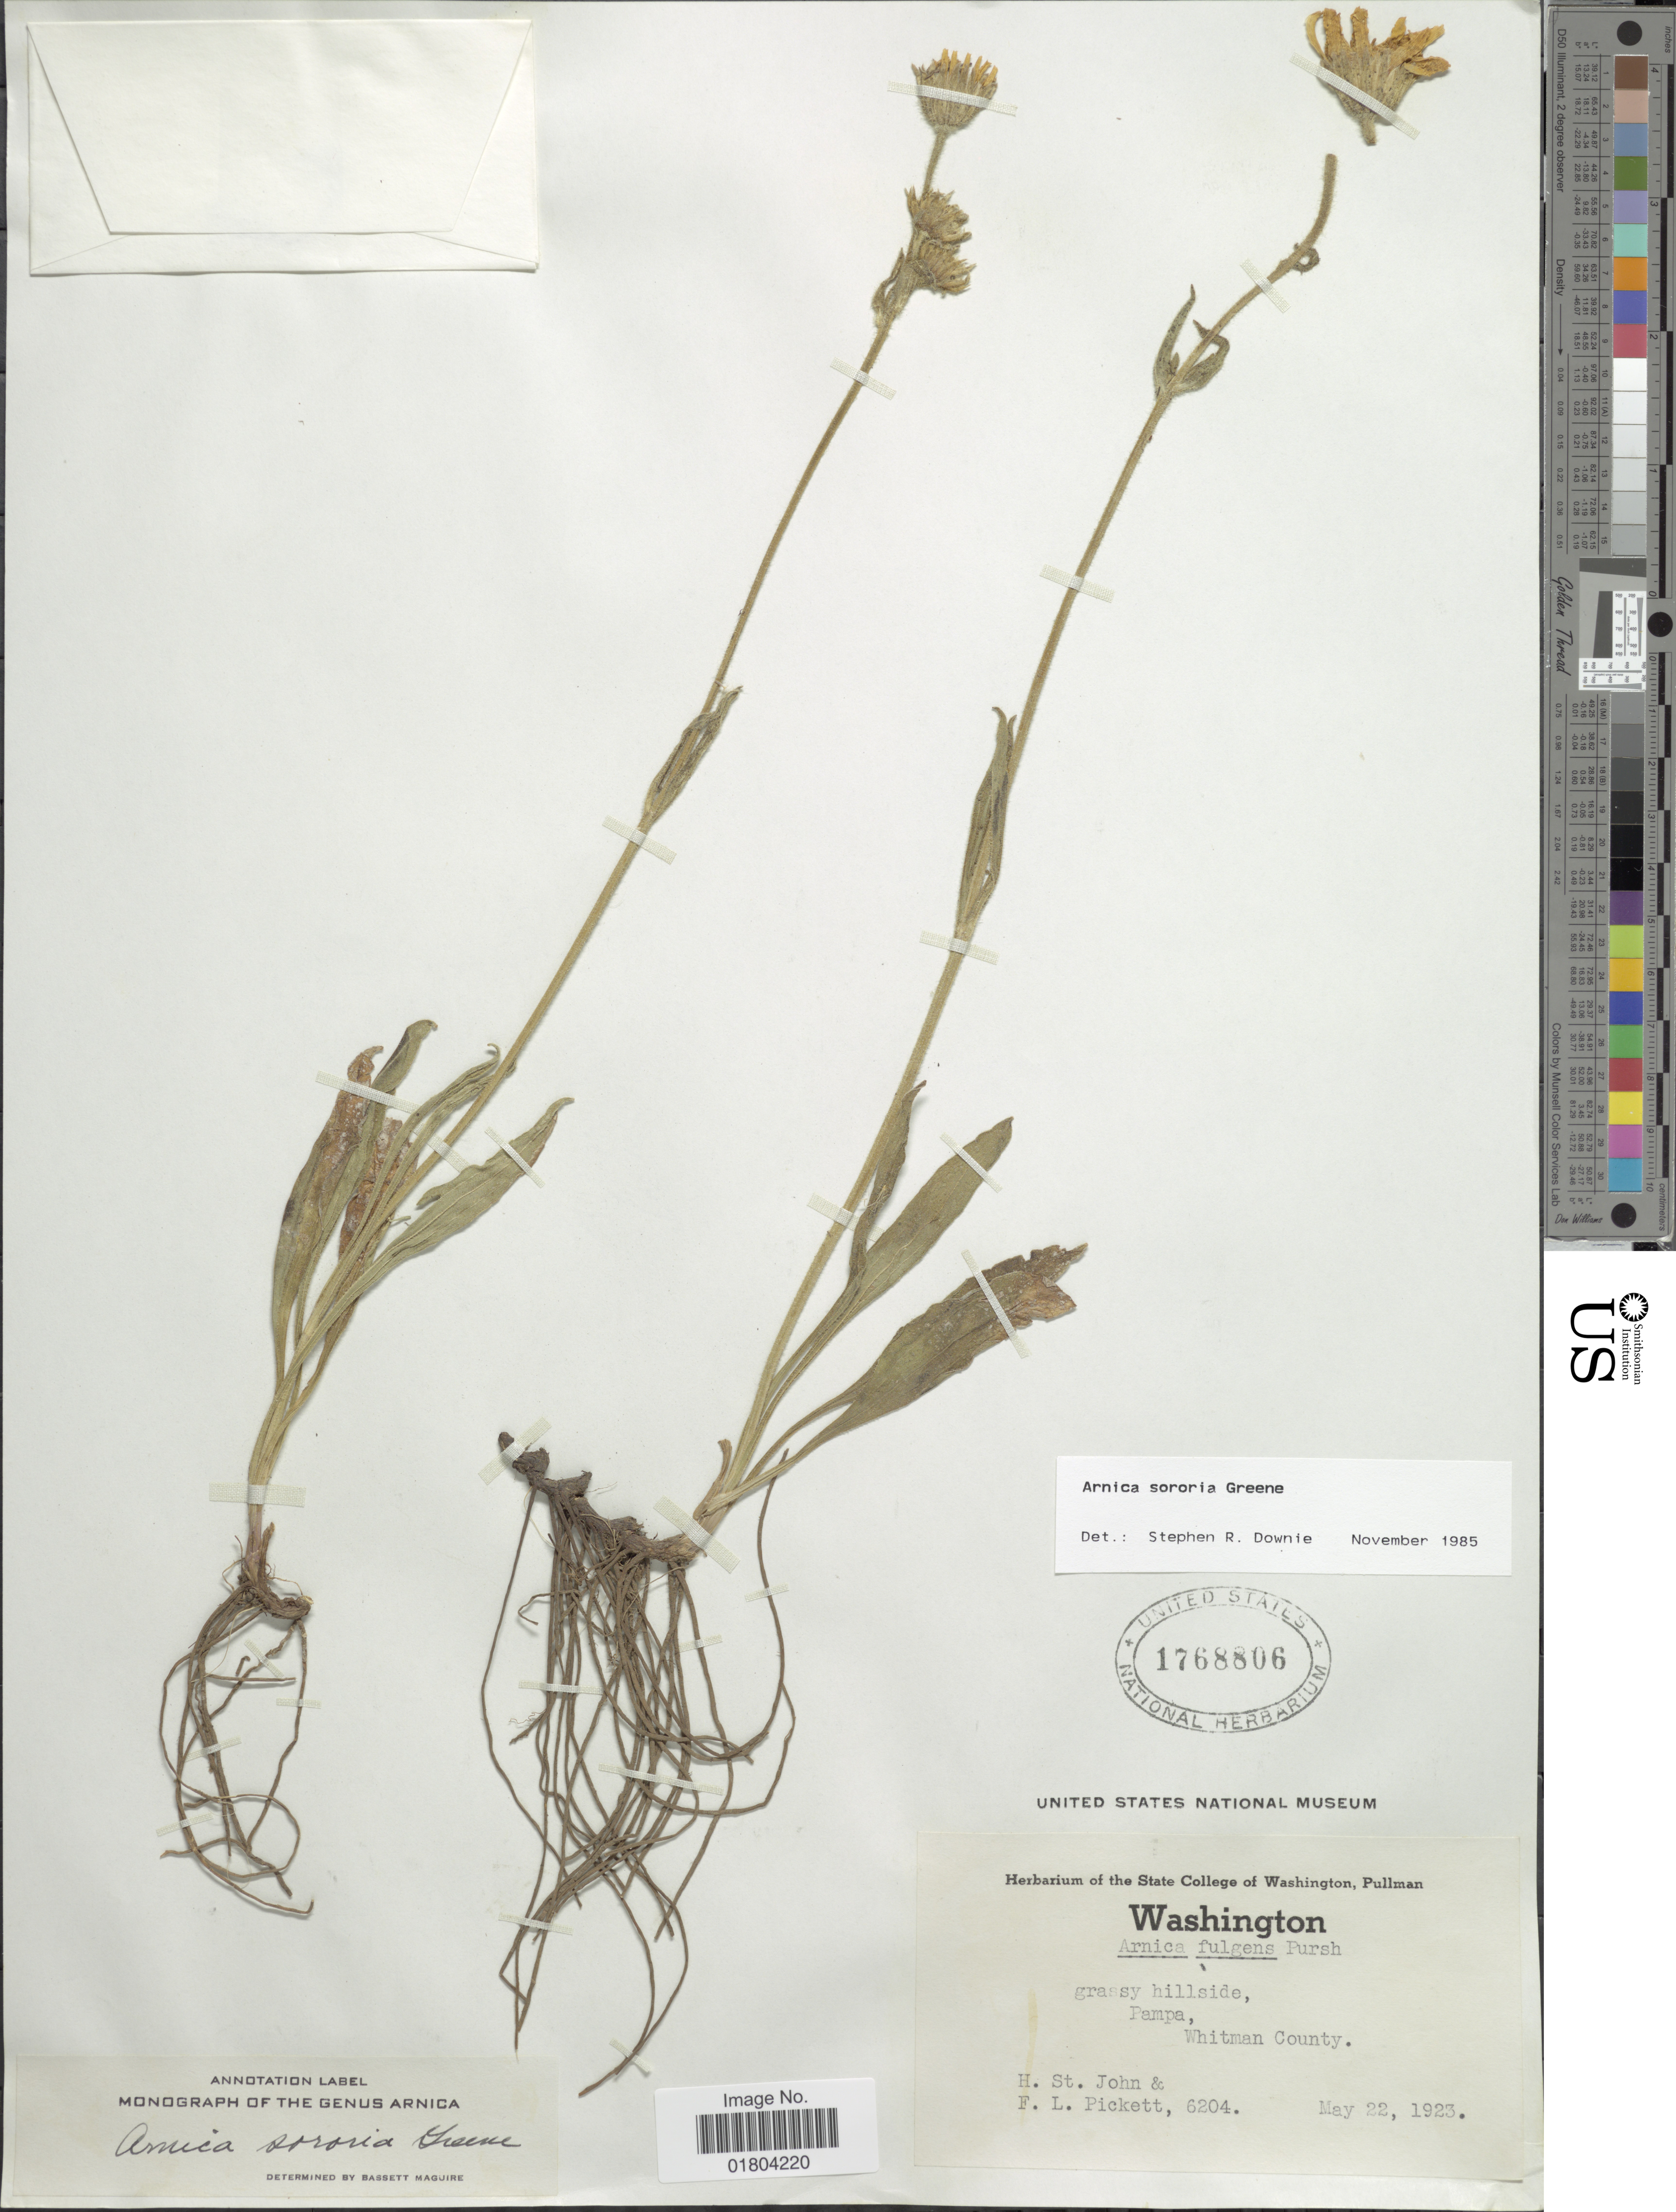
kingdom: Plantae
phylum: Tracheophyta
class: Magnoliopsida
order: Asterales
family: Asteraceae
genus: Arnica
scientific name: Arnica sororia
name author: Greene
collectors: H. St. John & F. Pickett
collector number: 6204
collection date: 1923-05-22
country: United States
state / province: Washington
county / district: Whitman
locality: Grassy hillside, Pampa, Whitman County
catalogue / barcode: US 1768806